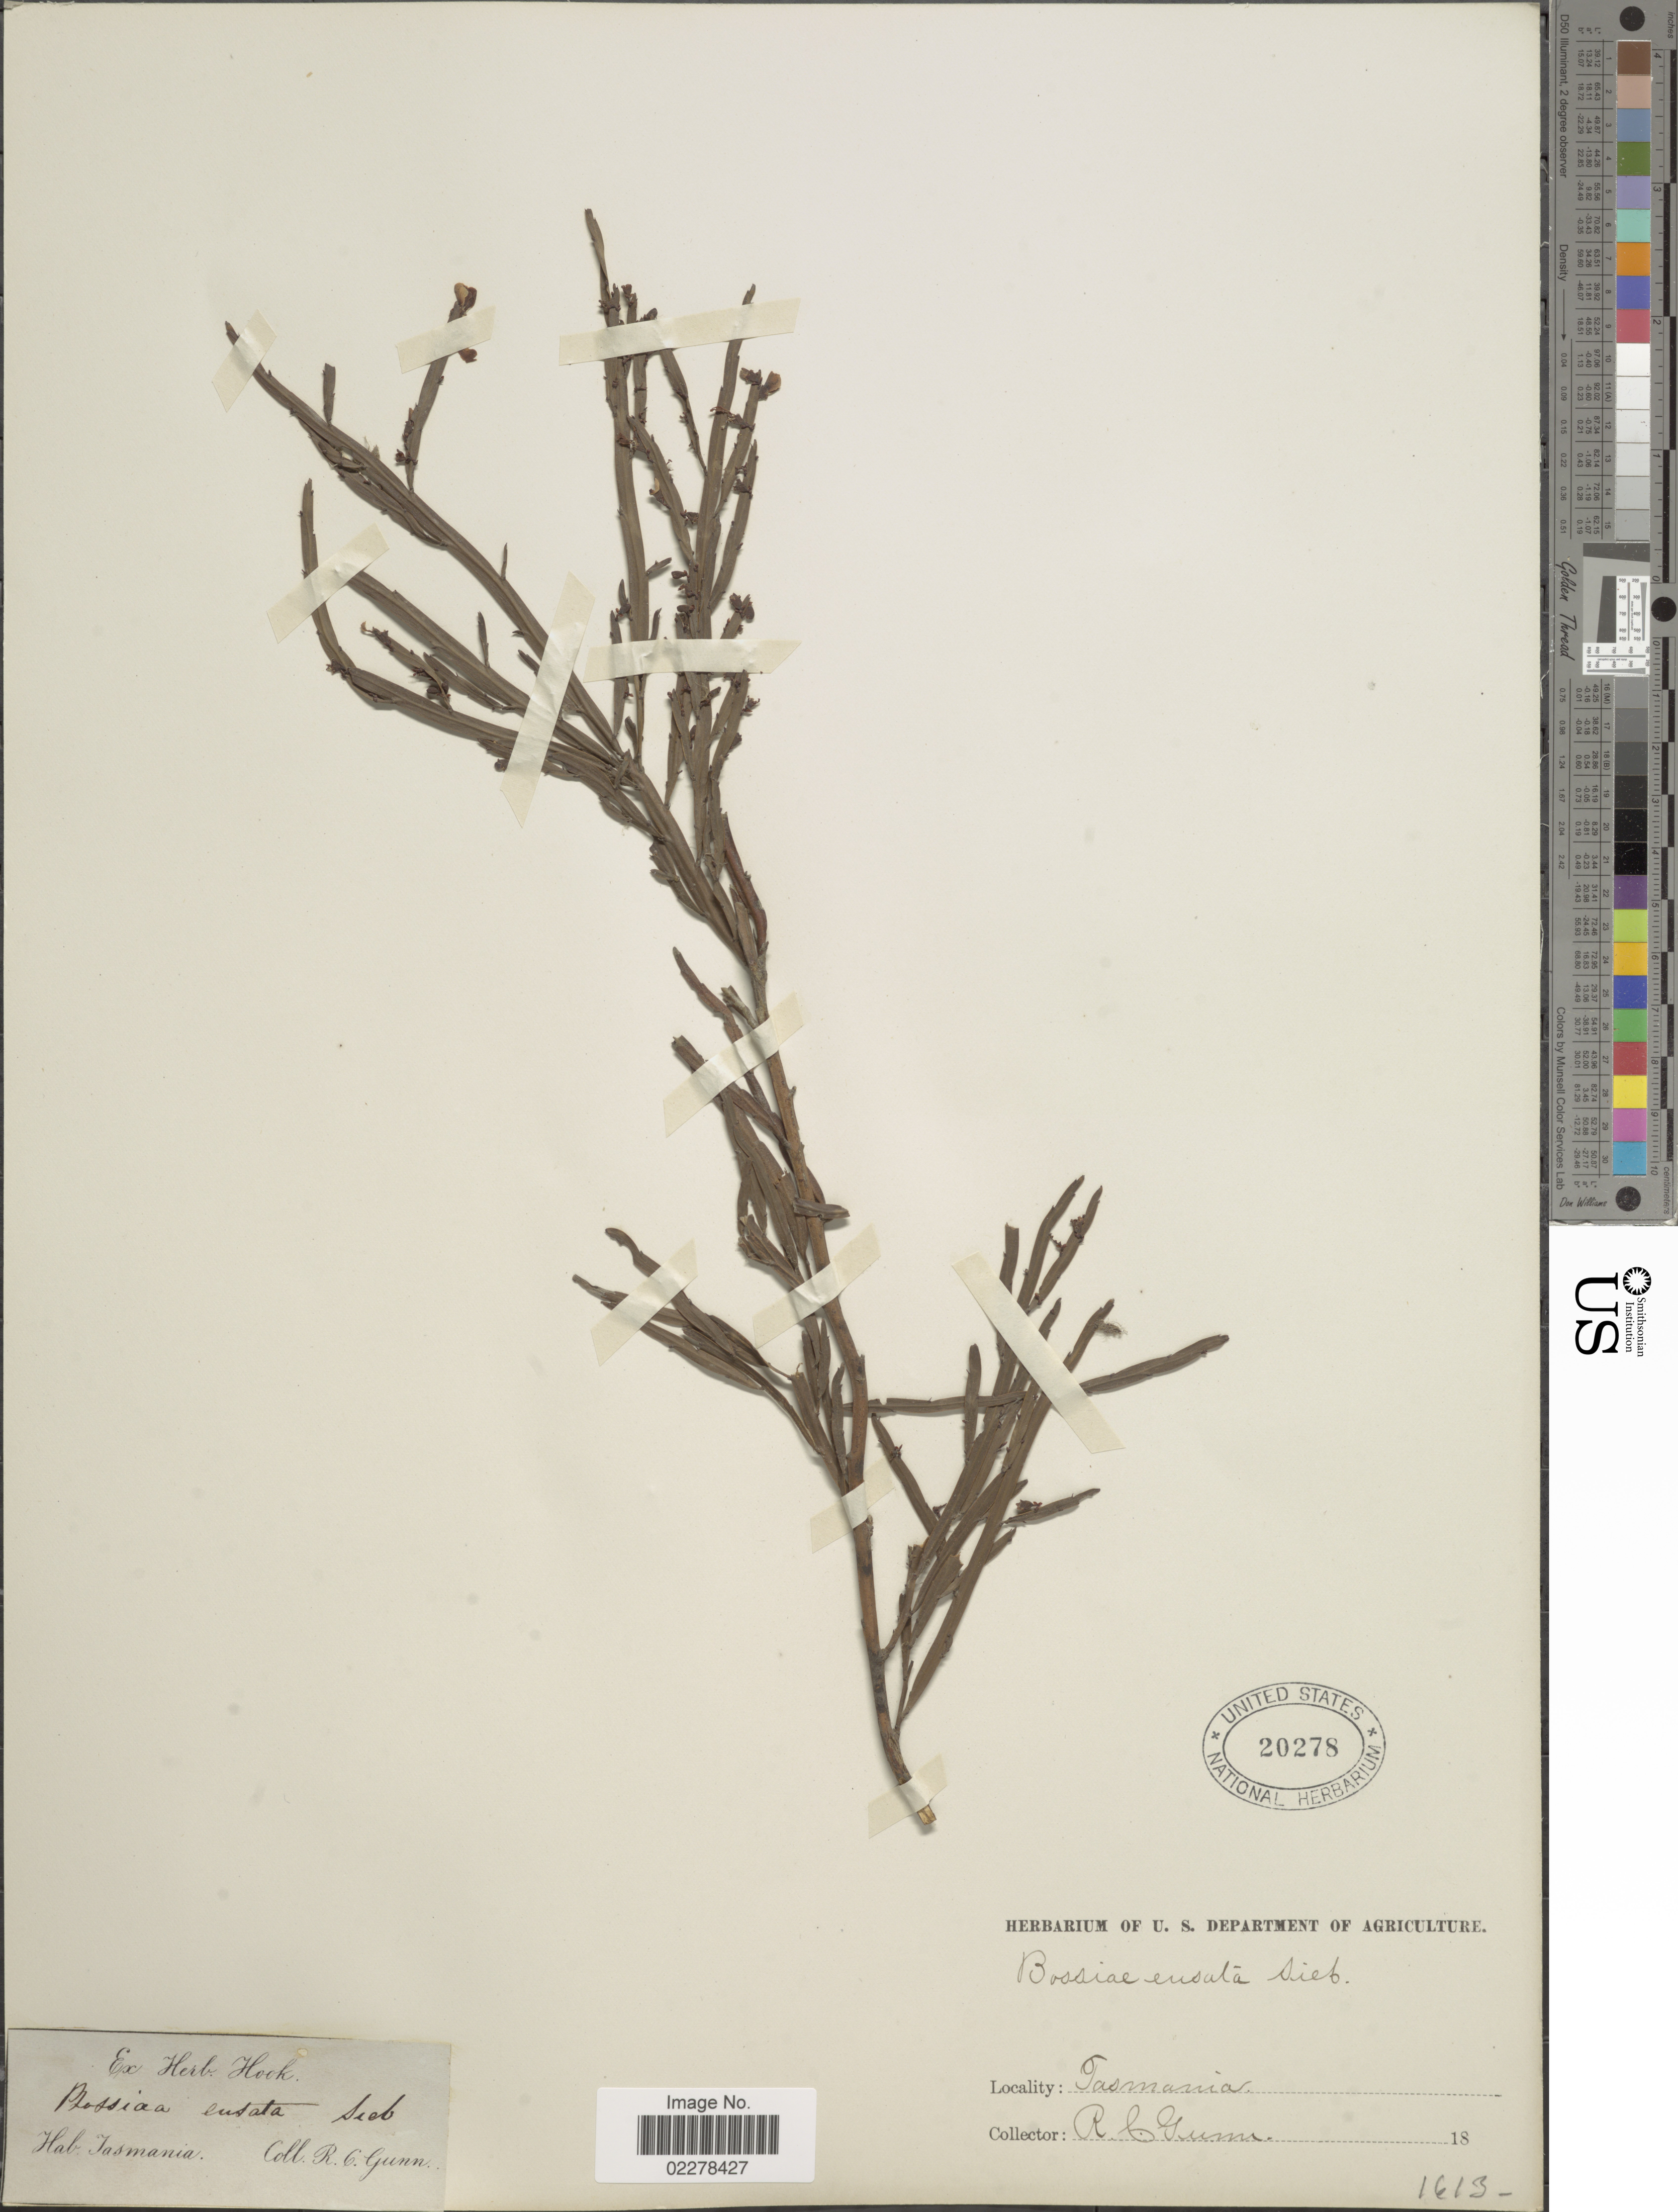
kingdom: Plantae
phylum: Tracheophyta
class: Magnoliopsida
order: Fabales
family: Fabaceae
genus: Bossiaea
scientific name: Bossiaea ensata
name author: DC.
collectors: R. Gunn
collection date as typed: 18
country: Australia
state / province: Tasmania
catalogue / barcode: US 20278